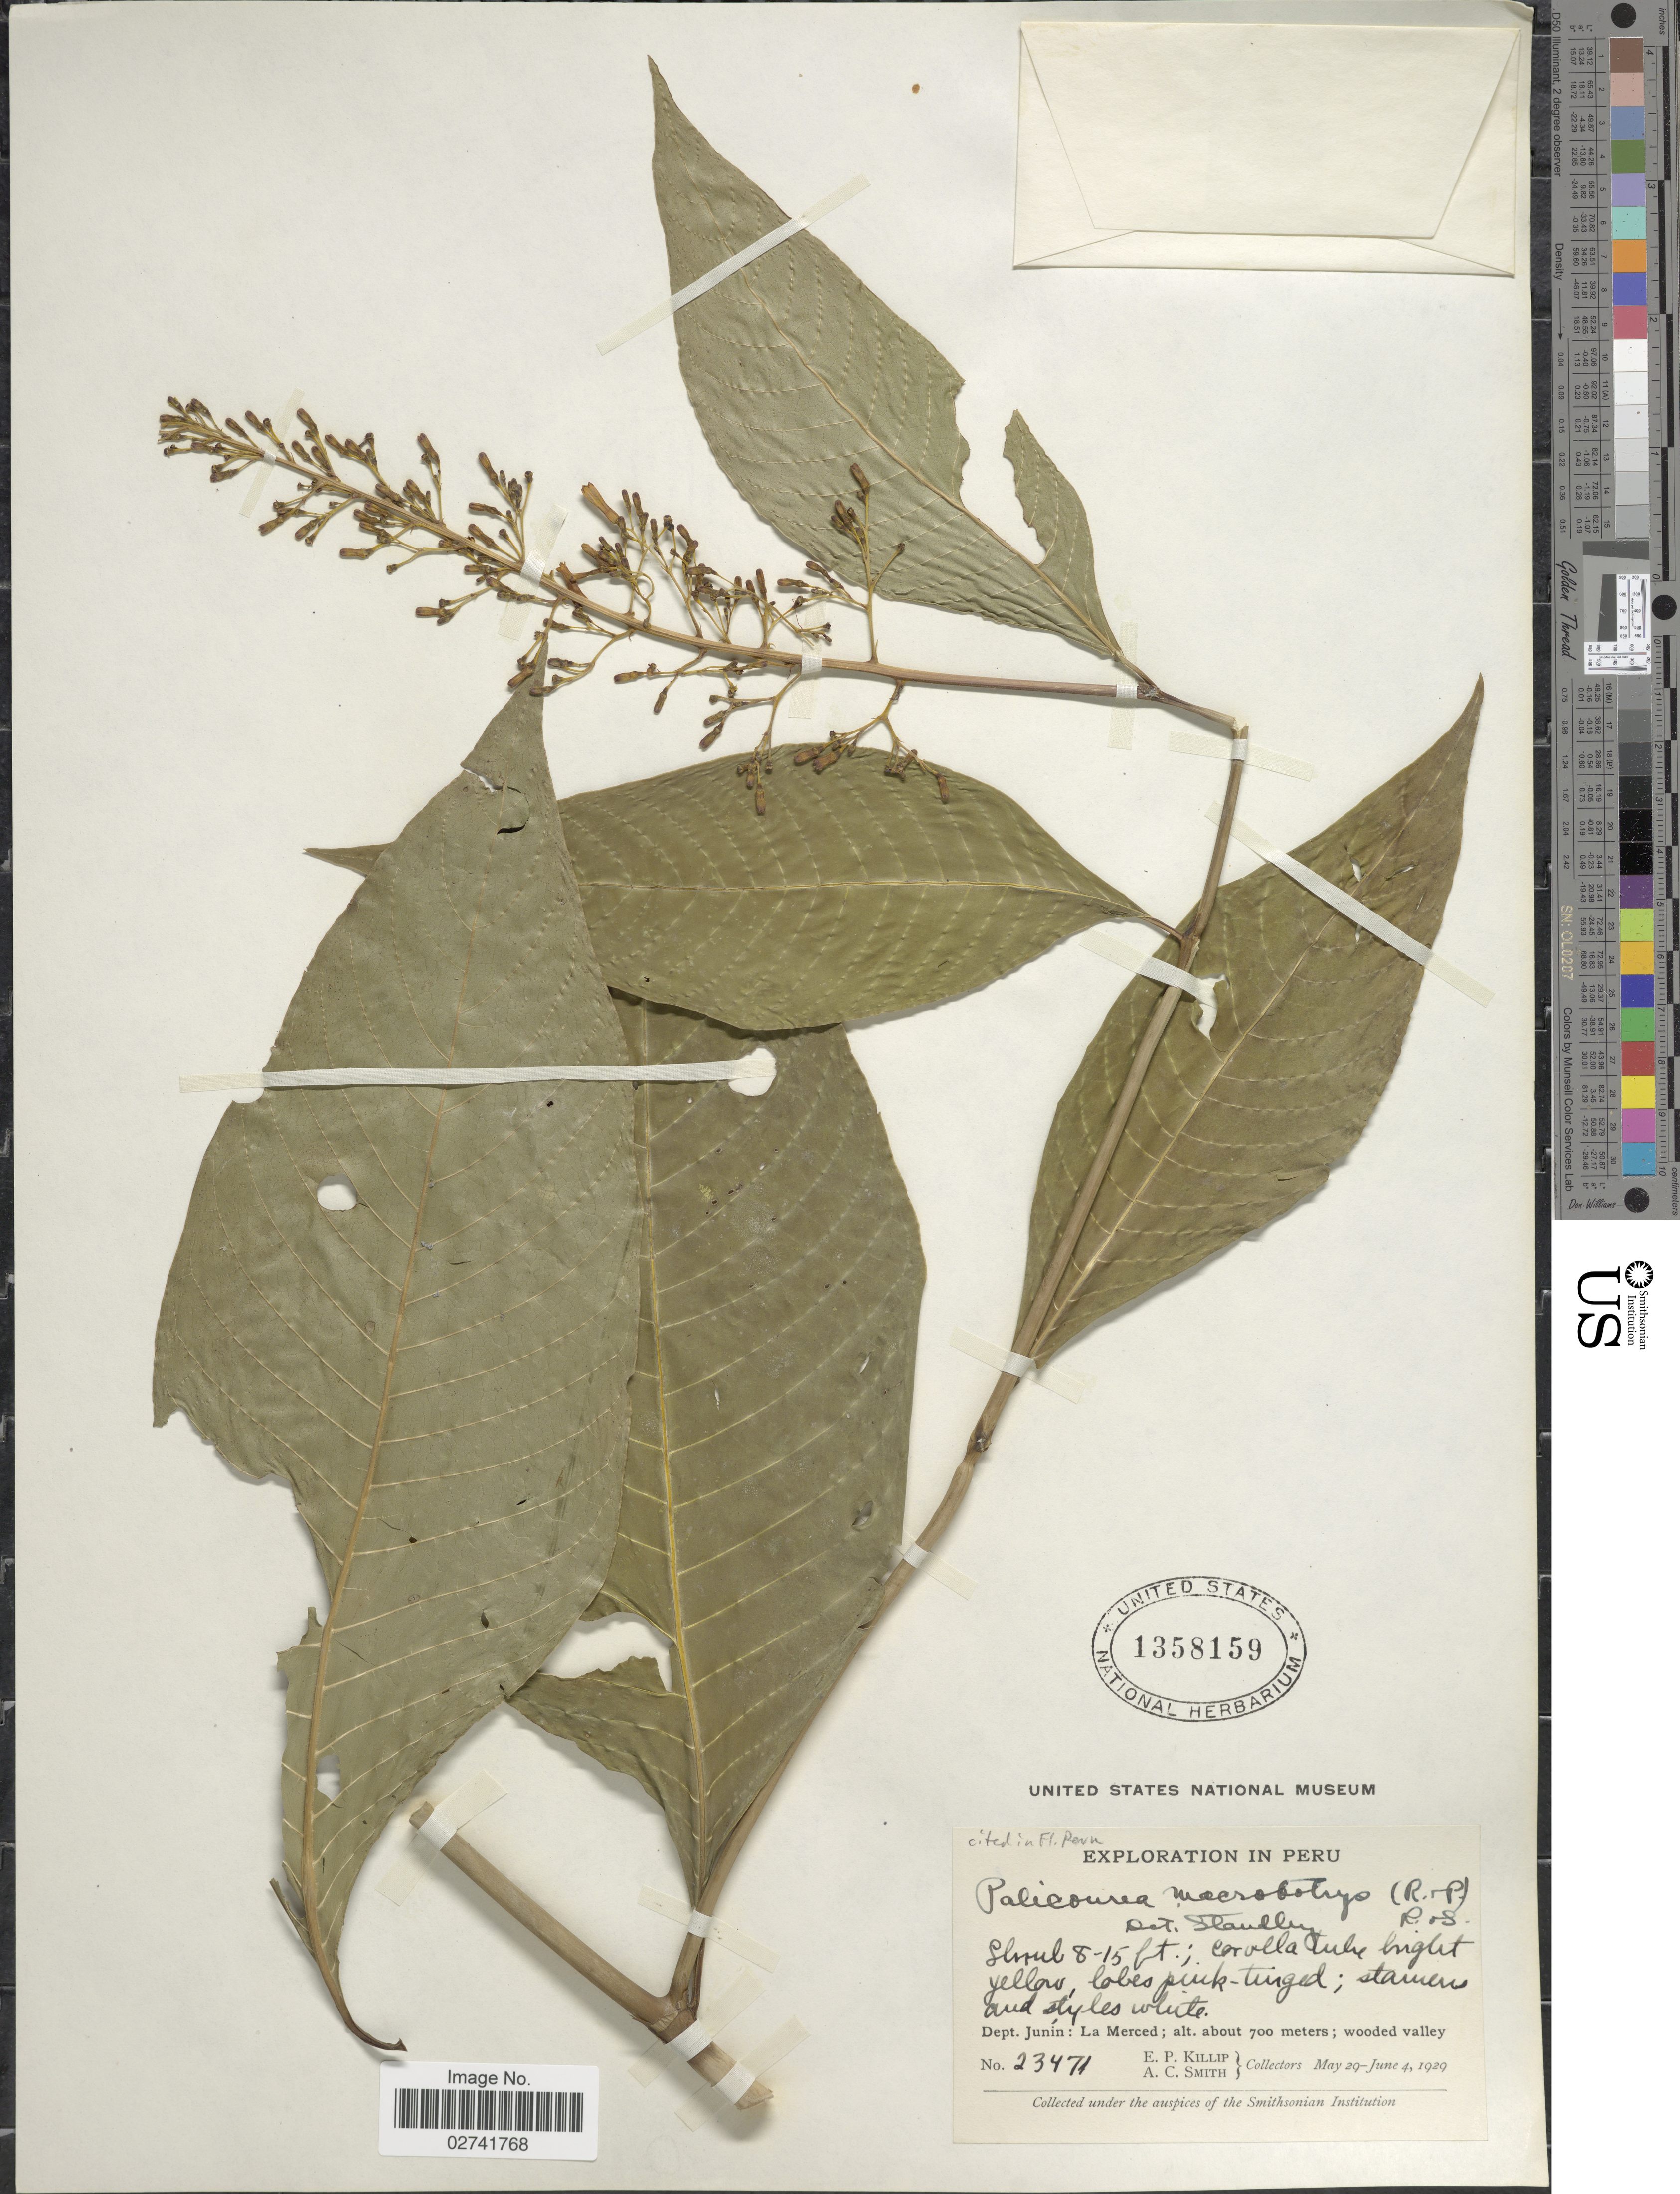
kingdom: Plantae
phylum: Tracheophyta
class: Magnoliopsida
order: Gentianales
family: Rubiaceae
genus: Palicourea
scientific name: Palicourea macrobotrys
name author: (Ruiz & Pav.) Schult.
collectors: E. P. Killip & A. C. Smith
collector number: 23471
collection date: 1929-05-29/1929-06-04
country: Peru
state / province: Junín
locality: Dept. Junín: La Merced.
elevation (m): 700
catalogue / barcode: US 1358159